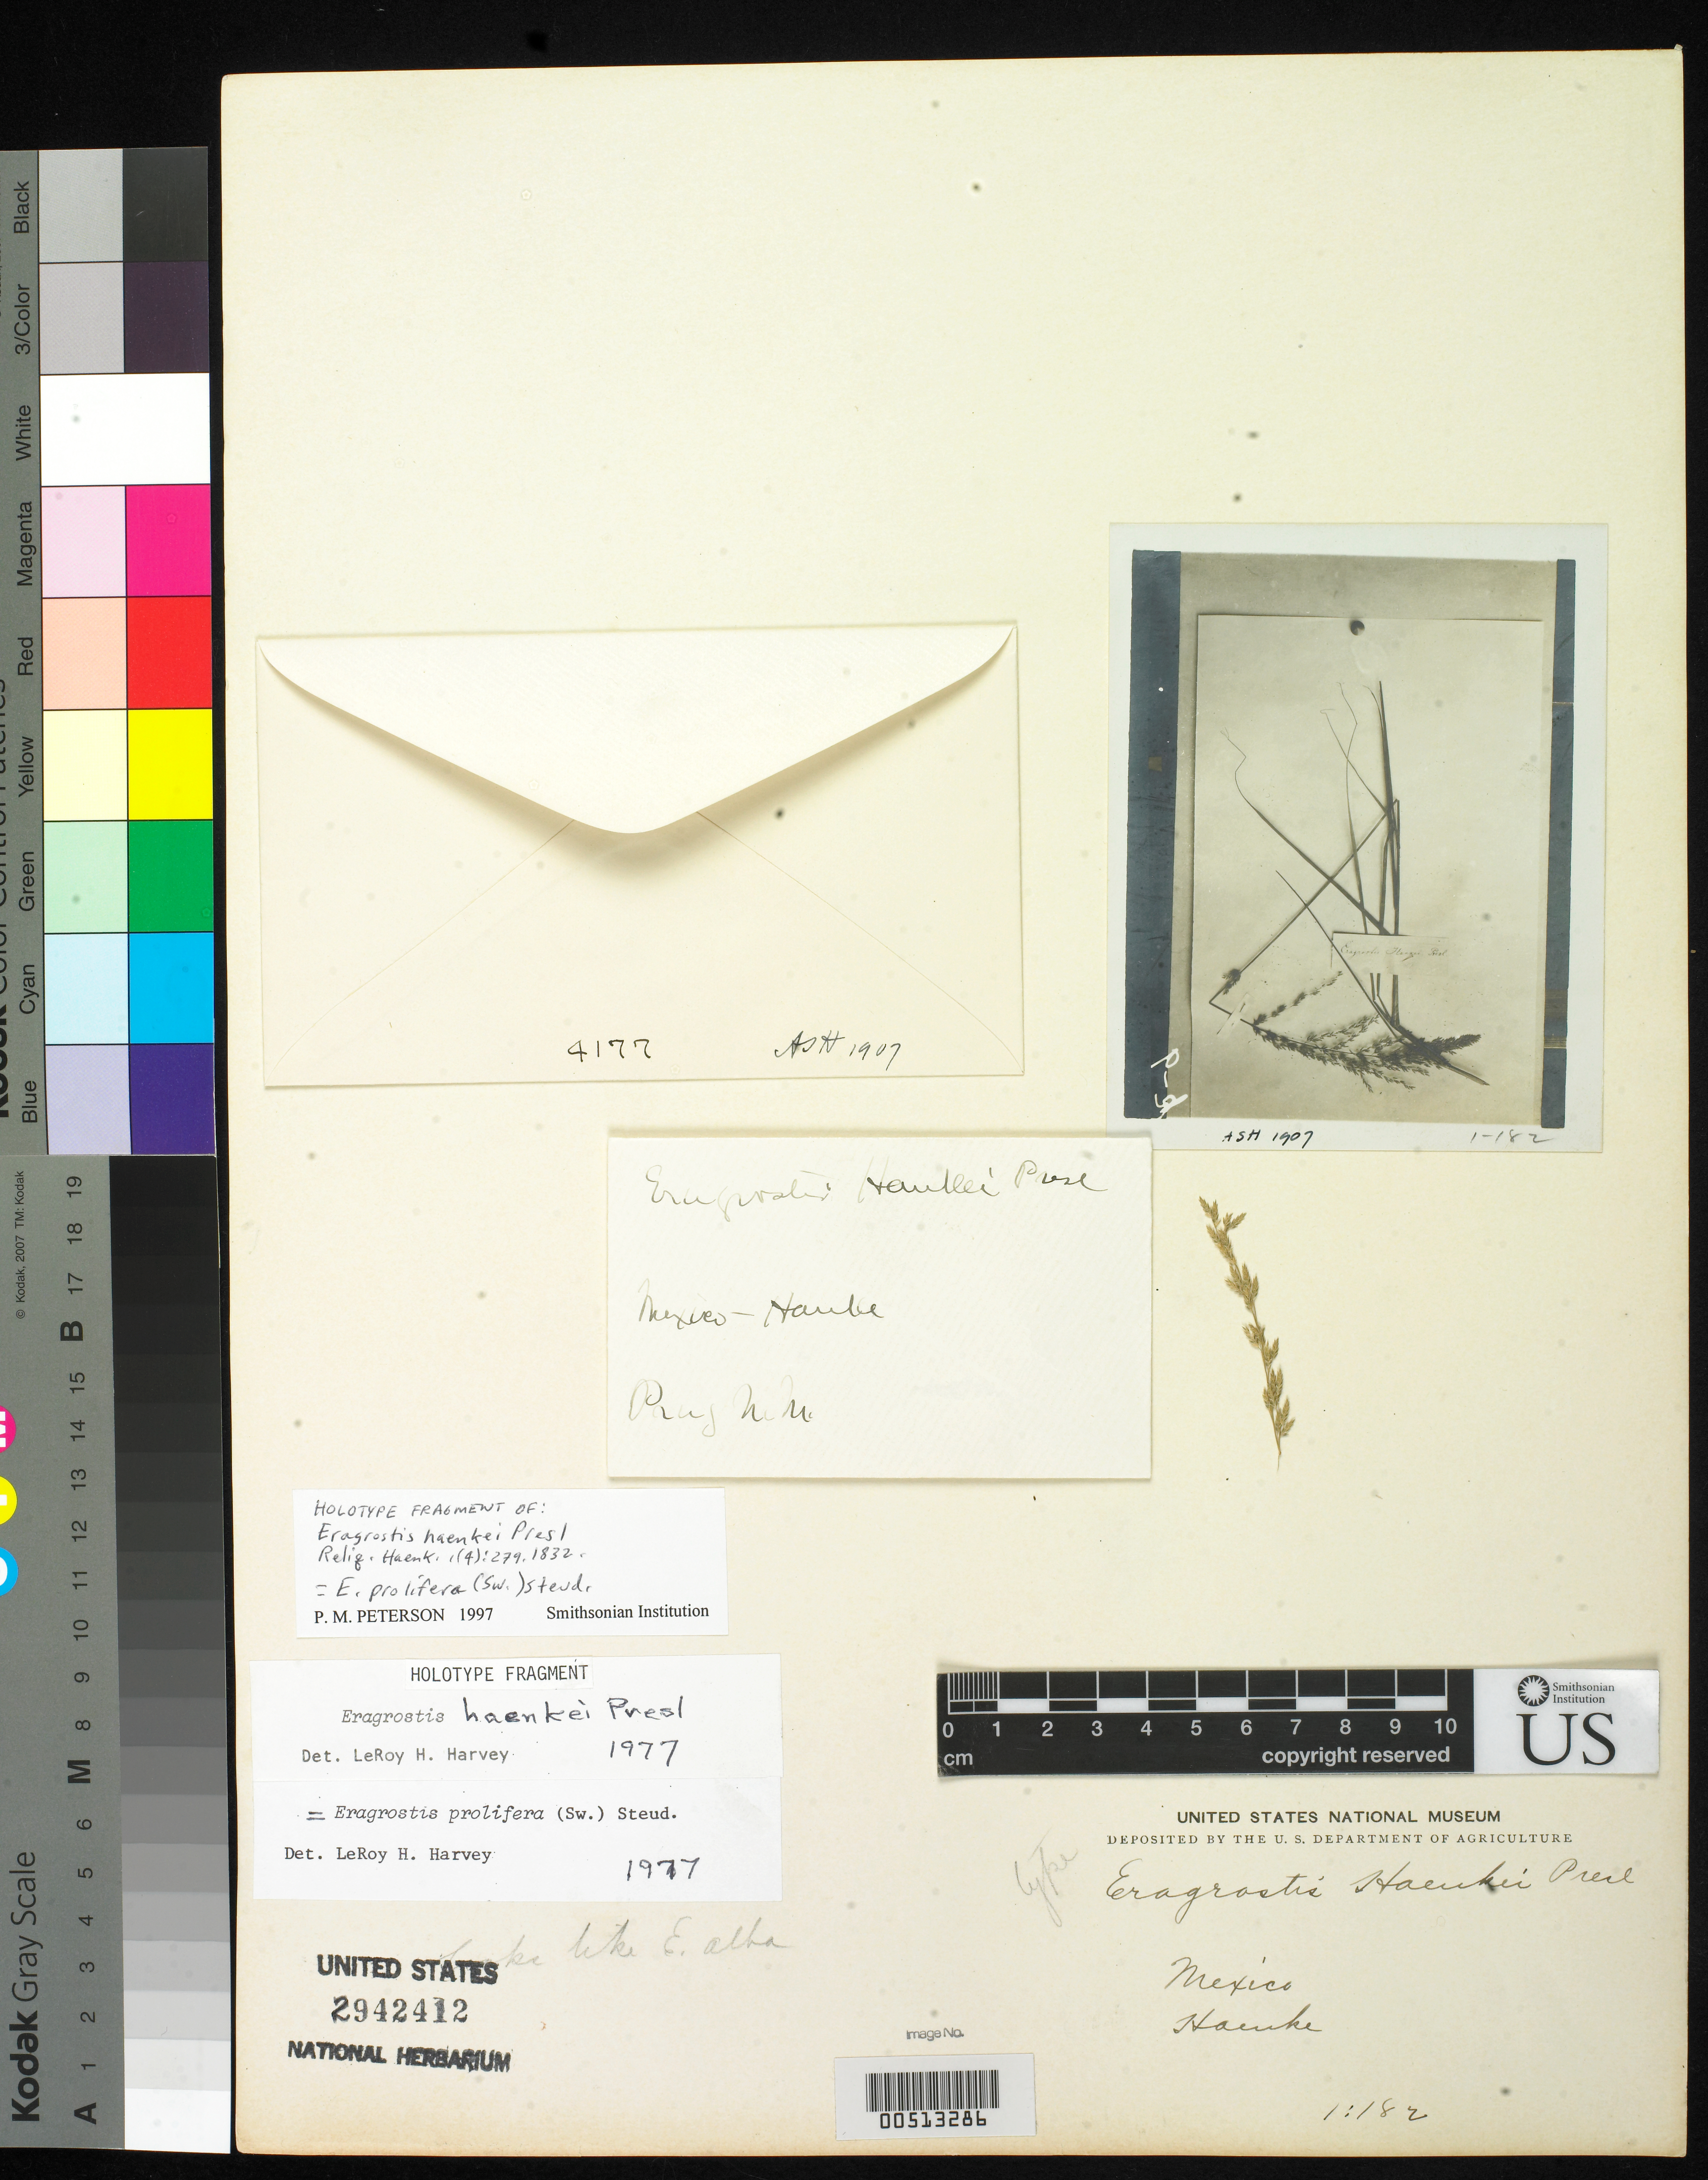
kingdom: Plantae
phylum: Tracheophyta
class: Liliopsida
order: Poales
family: Poaceae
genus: Eragrostis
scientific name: Eragrostis haenkei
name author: J. Presl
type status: Type Fragment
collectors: T. P. X. Haenke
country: Mexico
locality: E of Monserrat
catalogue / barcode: US 2942412